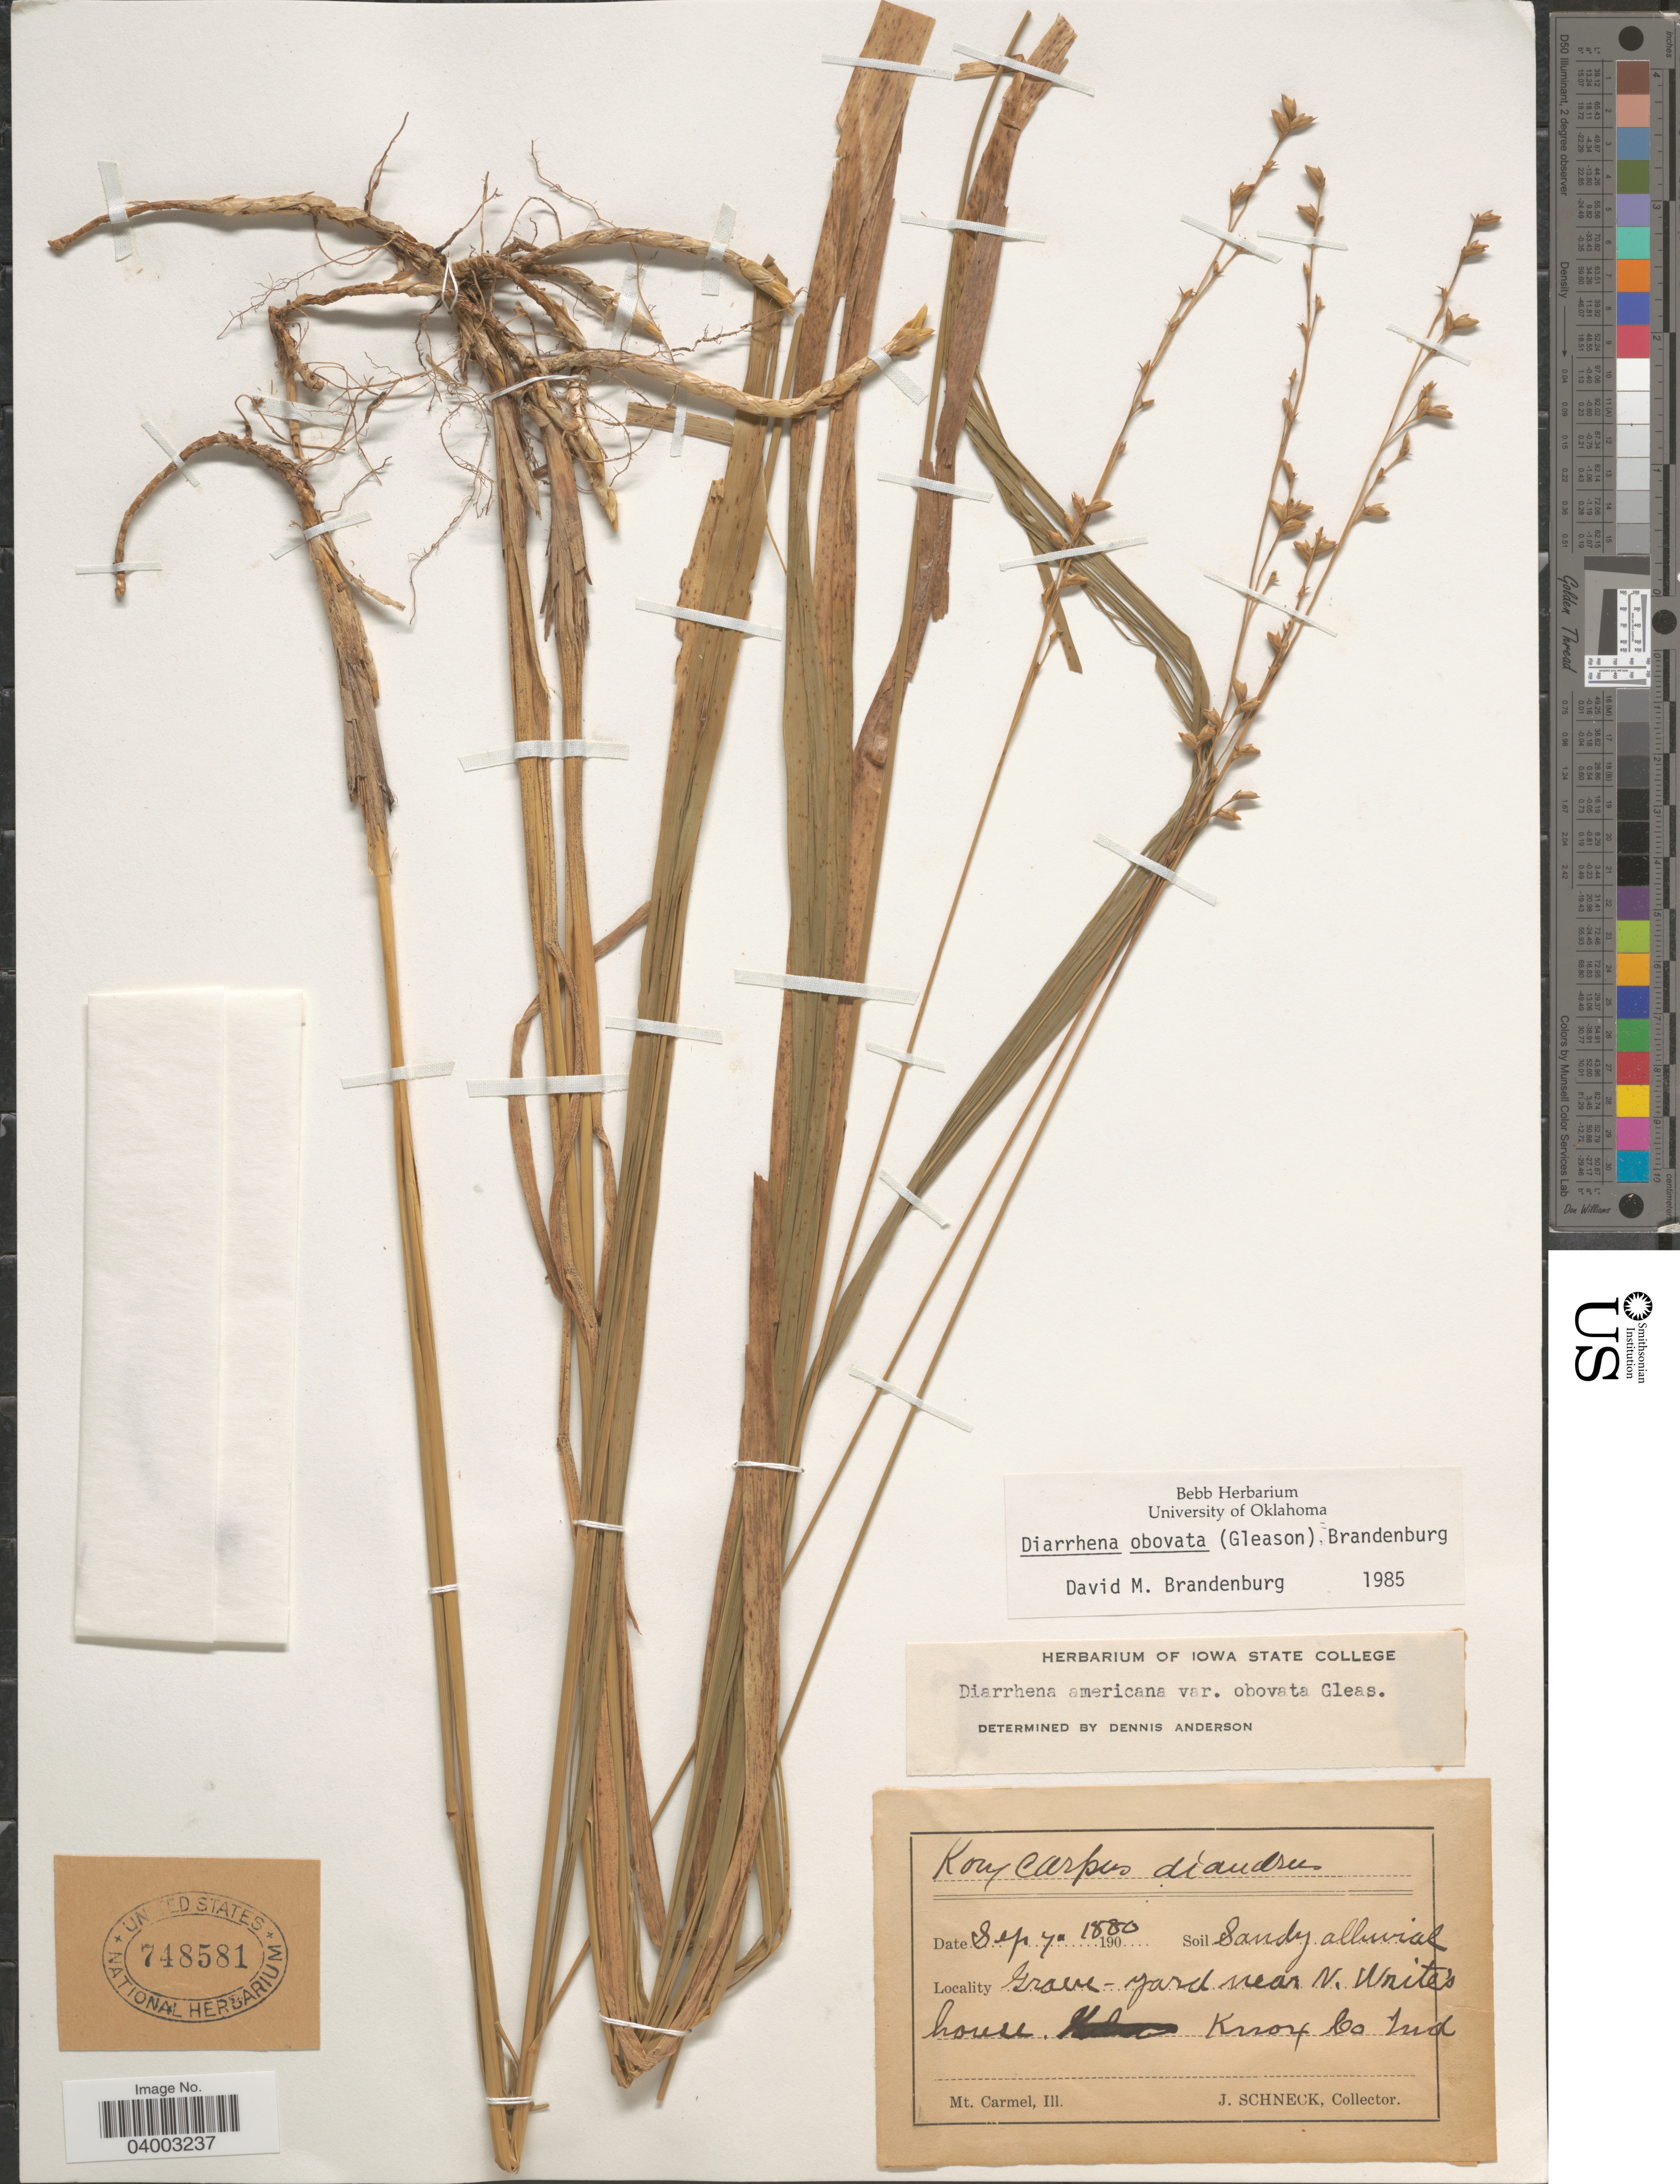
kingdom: Plantae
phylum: Tracheophyta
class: Liliopsida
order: Poales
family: Poaceae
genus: Diarrhena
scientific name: Diarrhena obovata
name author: (Gleason) Brandenburg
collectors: J. Schneck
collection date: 1880-09-07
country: United States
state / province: Indiana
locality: Grave-yard near N. Write's house. Knox Co.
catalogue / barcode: US 748581